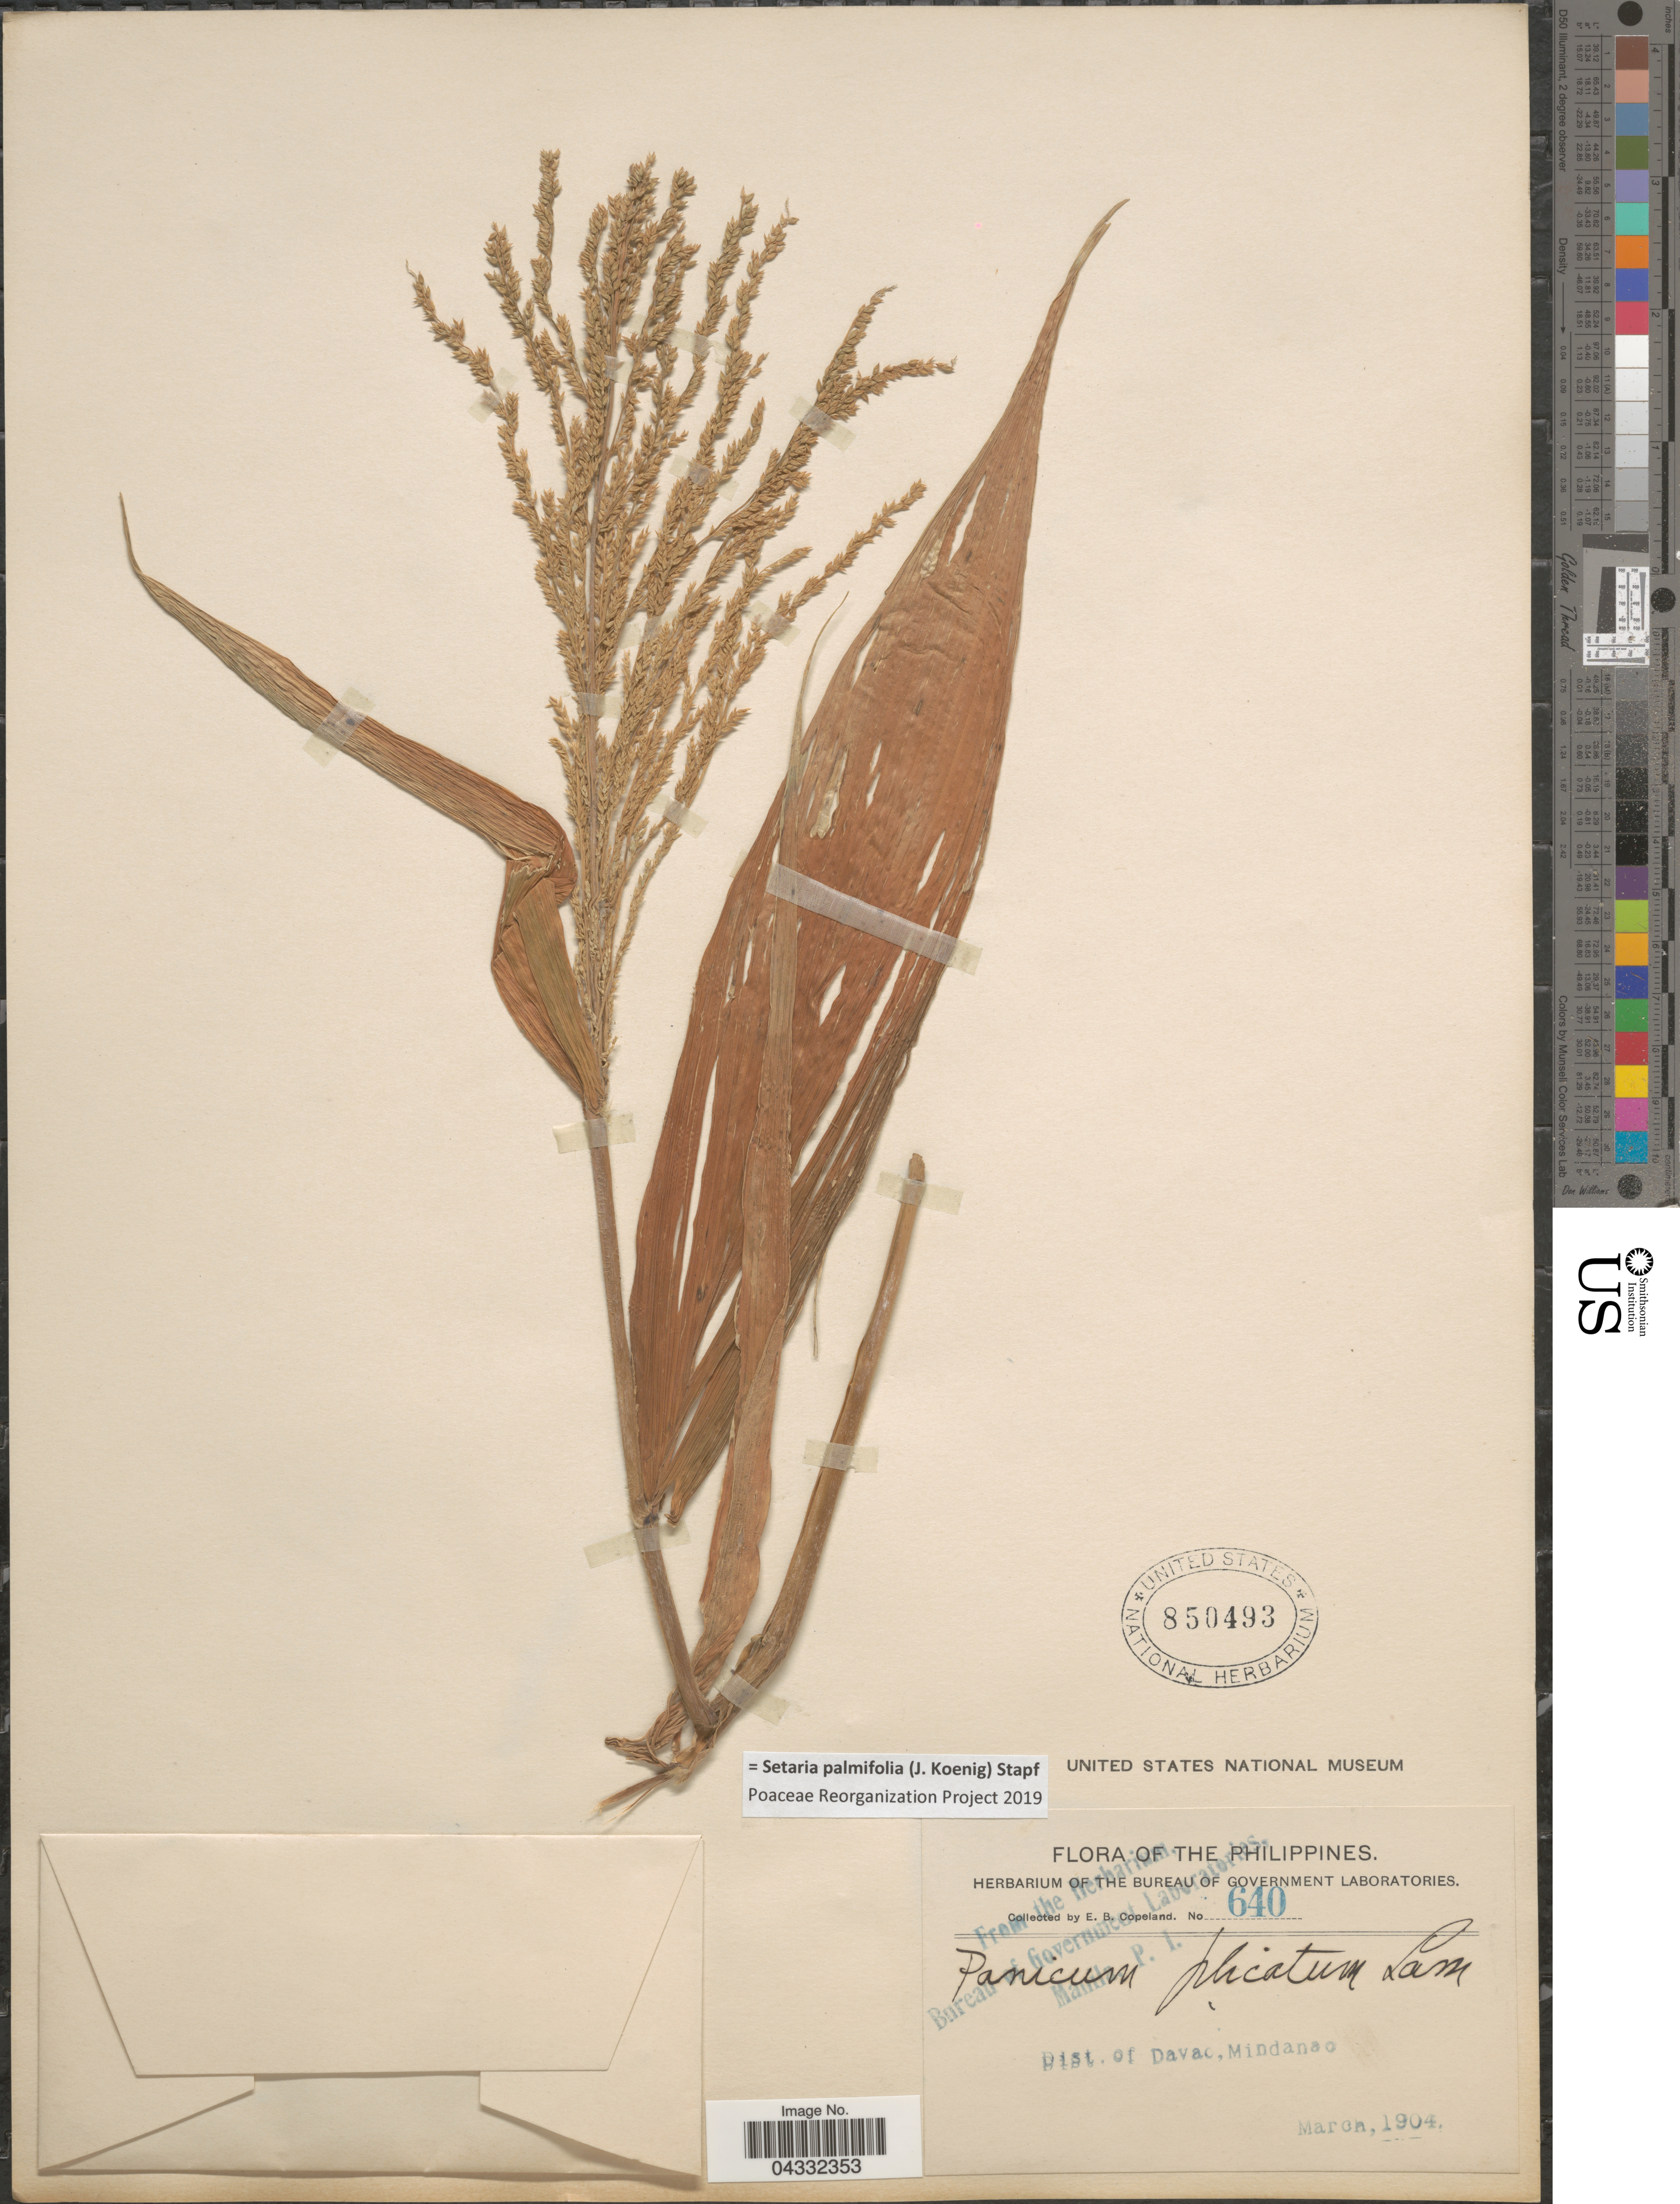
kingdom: Plantae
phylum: Tracheophyta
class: Liliopsida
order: Poales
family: Poaceae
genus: Setaria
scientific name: Setaria palmifolia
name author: (J. Koenig) Stapf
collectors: E. B. Copeland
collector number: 640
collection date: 1904-03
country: Philippines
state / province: Davao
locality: Dist. of Davao, Mindanao.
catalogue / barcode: US 850493